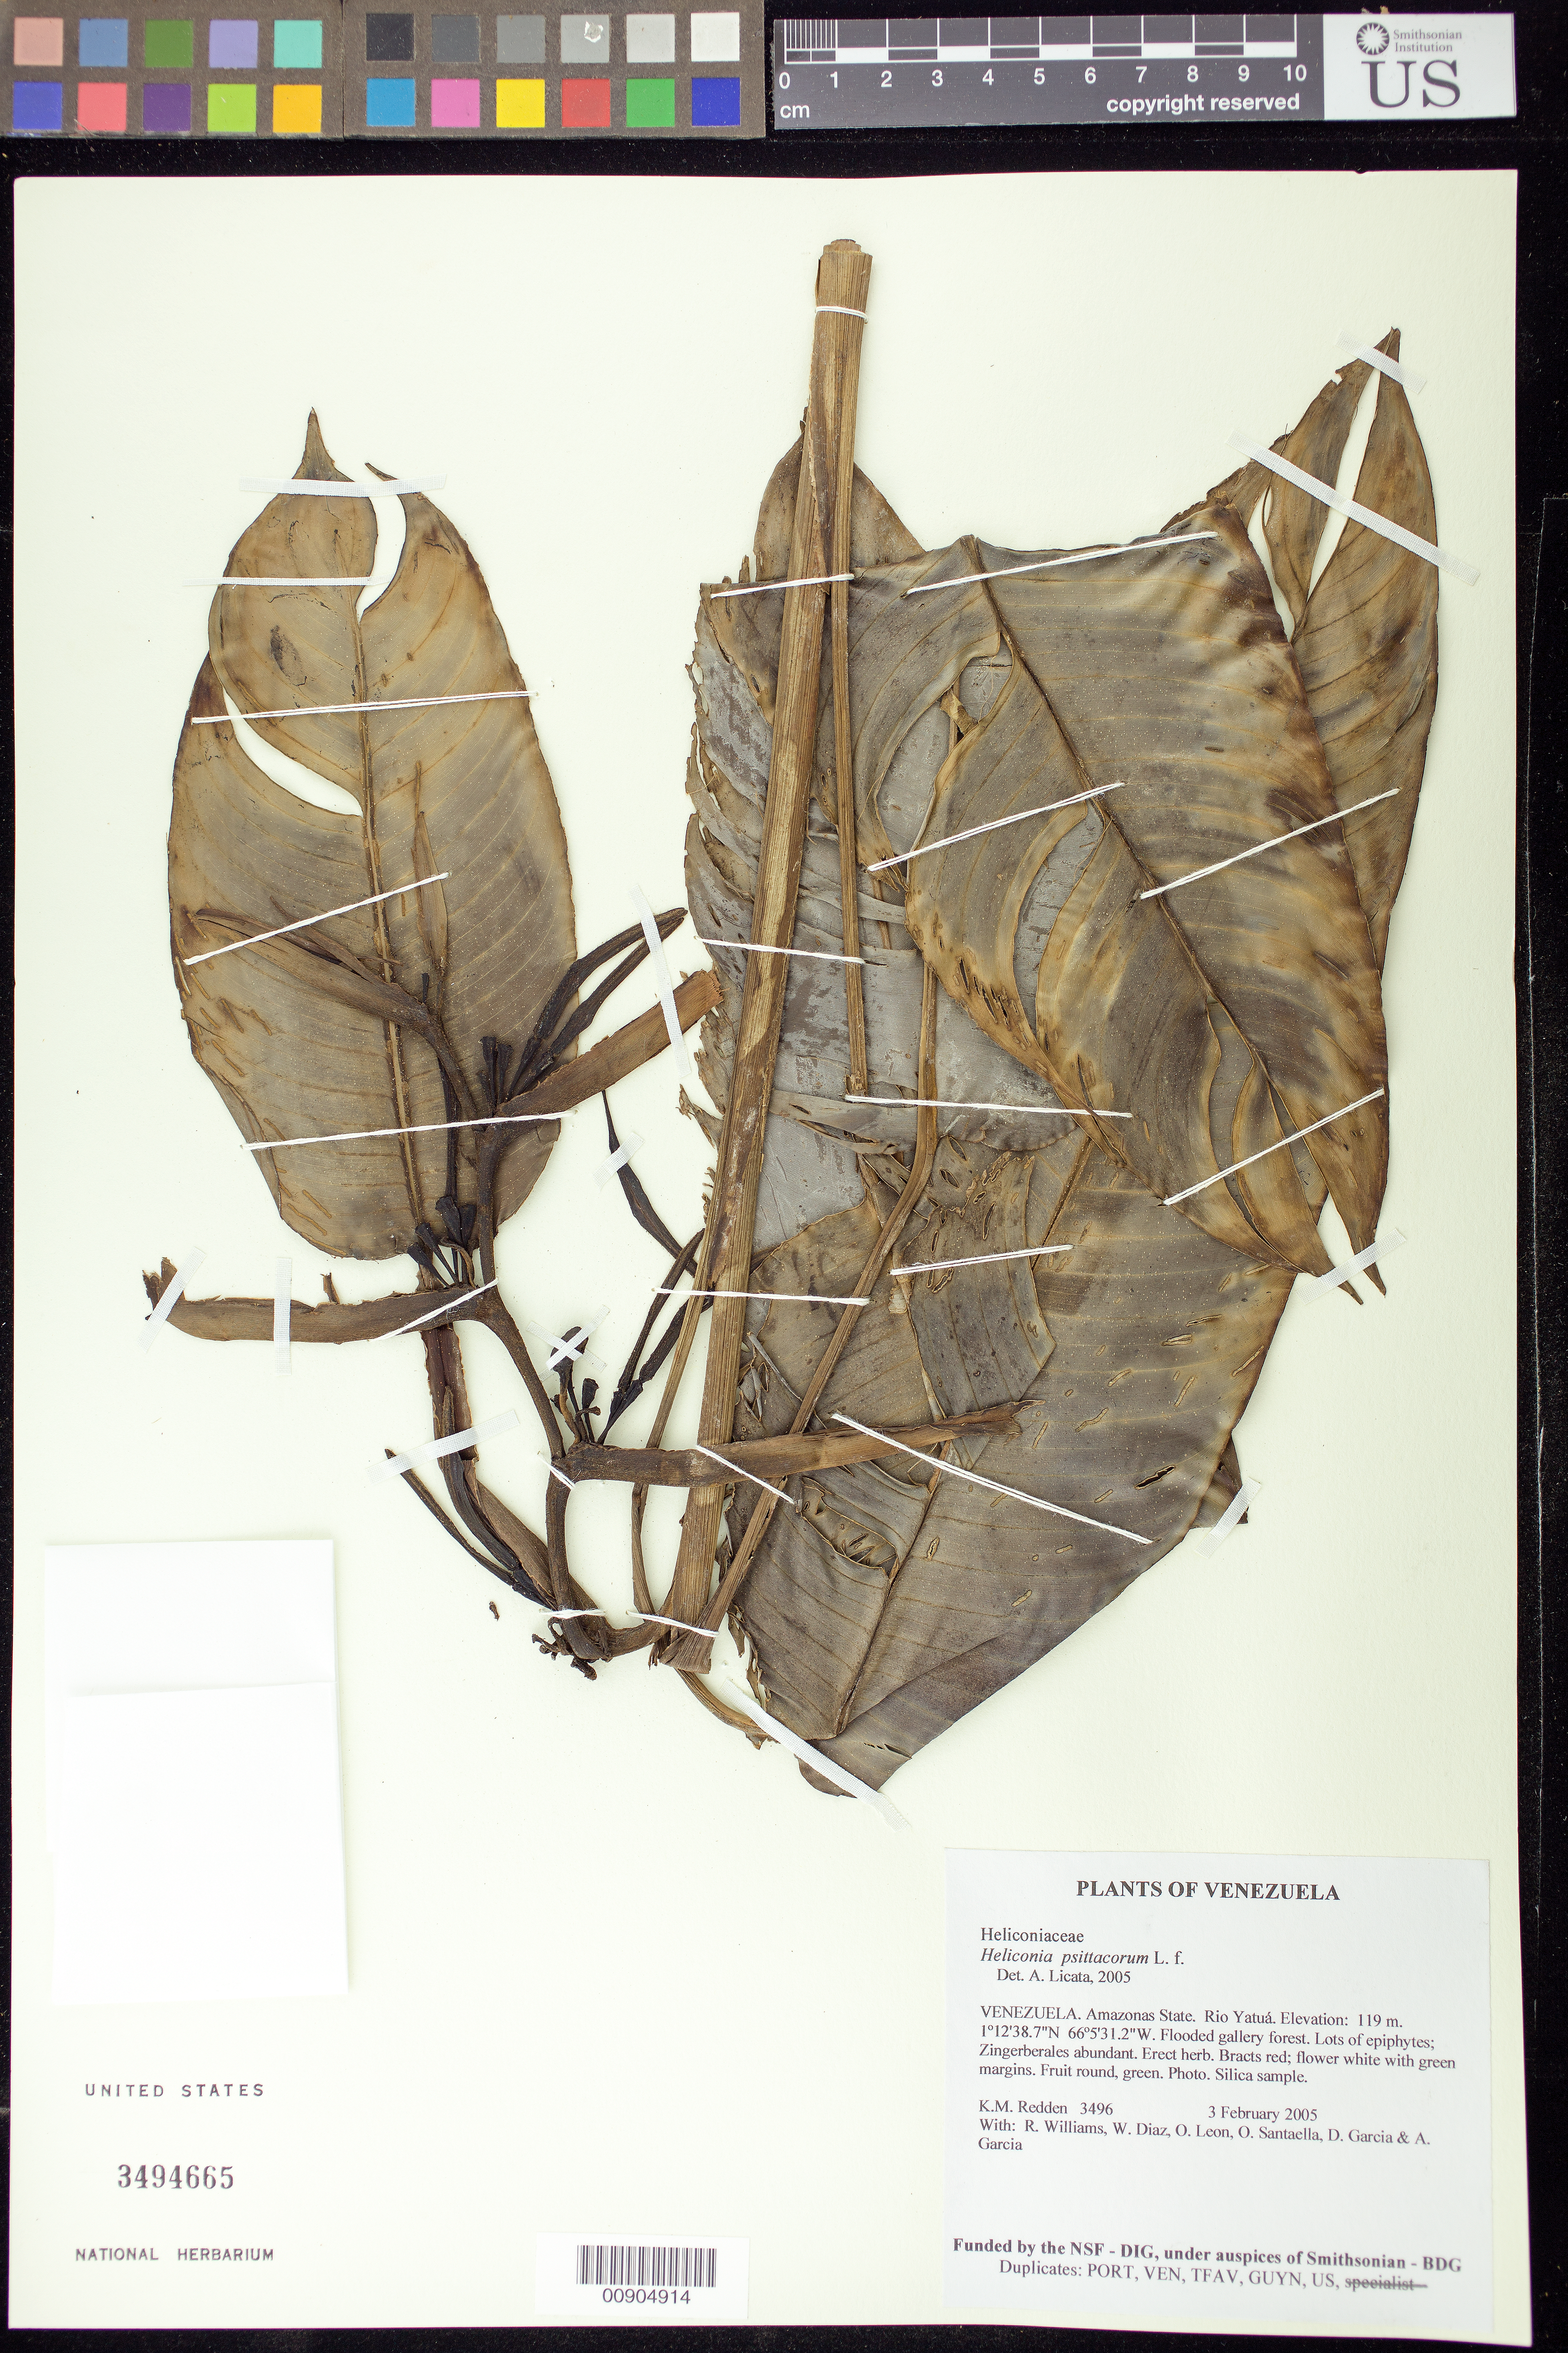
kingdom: Plantae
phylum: Tracheophyta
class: Liliopsida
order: Zingiberales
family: Heliconiaceae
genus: Heliconia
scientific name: Heliconia psittacorum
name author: L. f.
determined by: Licata, A., (PORT), Univ. Nac. Exp. de los Llanos Ezequiel Zamora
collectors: K. M. Redden, R. Williams, W. Díaz P., O. León, O. Santaella, D. Garcia & A. Garcia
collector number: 3496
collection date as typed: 3 February 2005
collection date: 2005-02-03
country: Venezuela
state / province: Amazonas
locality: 15 - Rio Yatuá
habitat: Flooded gallery forest. Lots of epiphytes; Zingerberales abundant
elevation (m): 119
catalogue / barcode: US 3494665